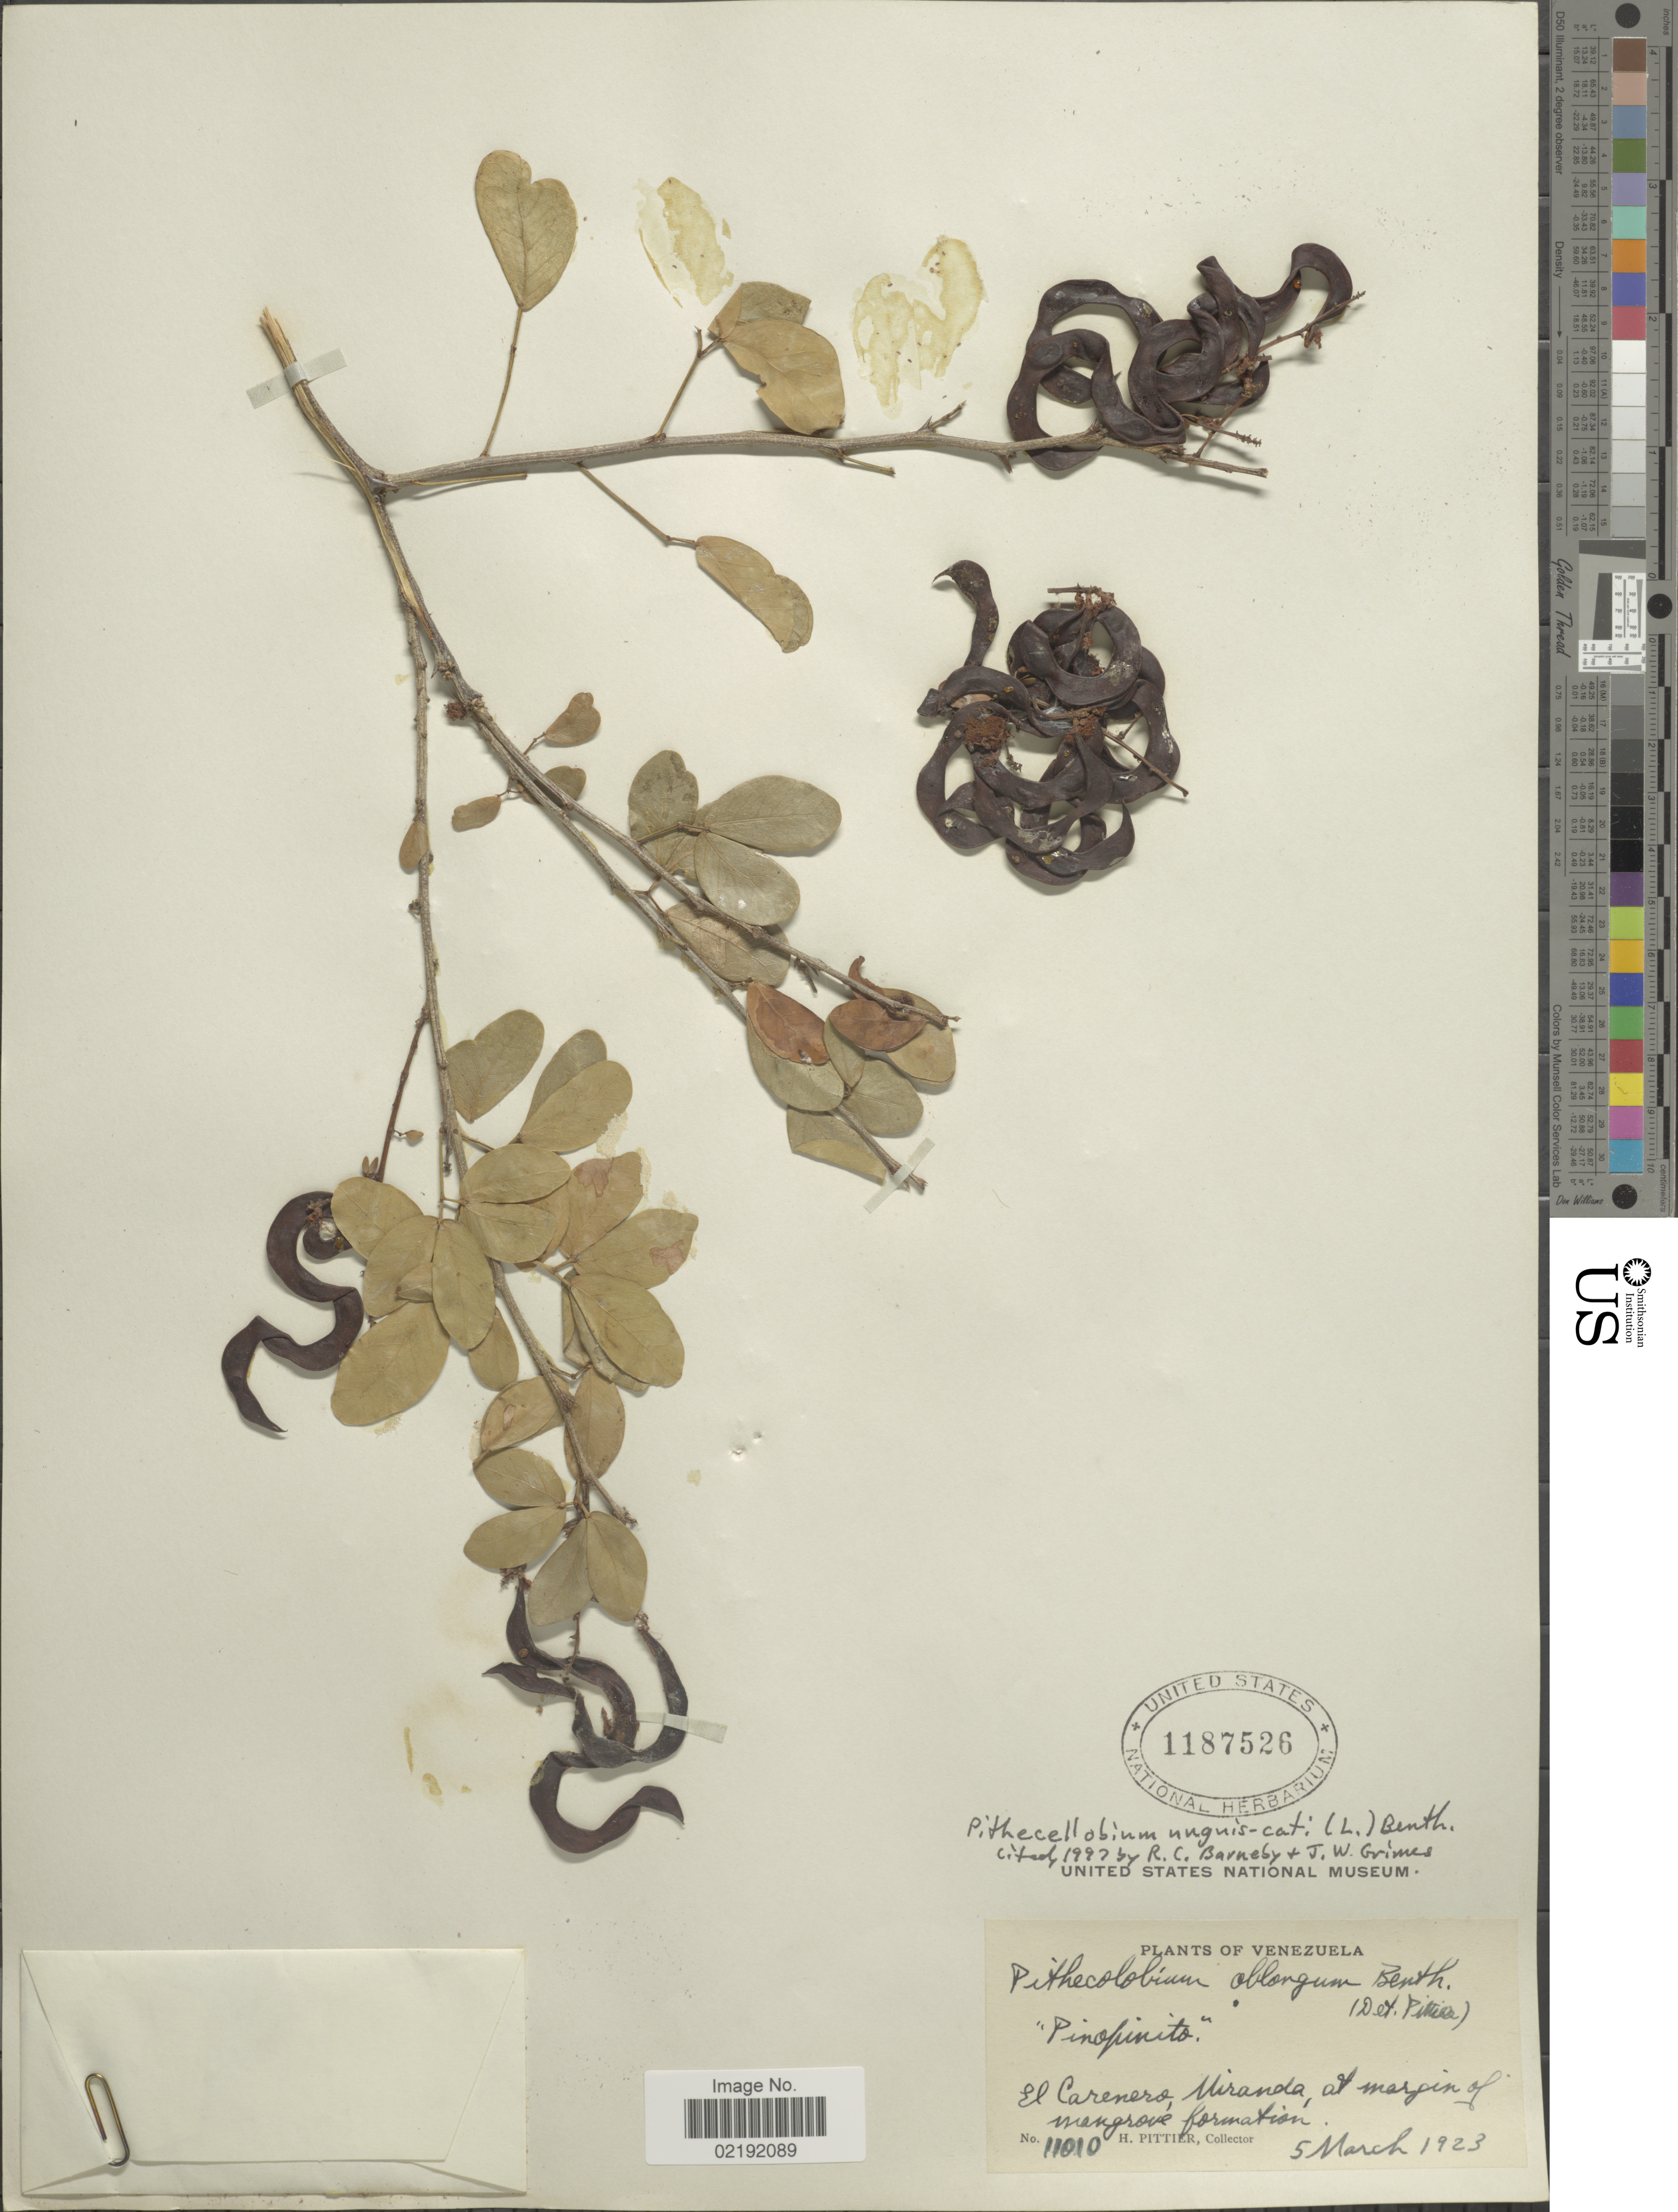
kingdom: Plantae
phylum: Tracheophyta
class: Magnoliopsida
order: Fabales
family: Fabaceae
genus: Pithecellobium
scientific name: Pithecellobium unguis-cati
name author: (L.) Benth.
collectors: H. F. Pittier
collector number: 11010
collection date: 1923-03-05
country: Venezuela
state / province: Miranda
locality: El Carenero, at margin of mangrove formation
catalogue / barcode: US 1187526